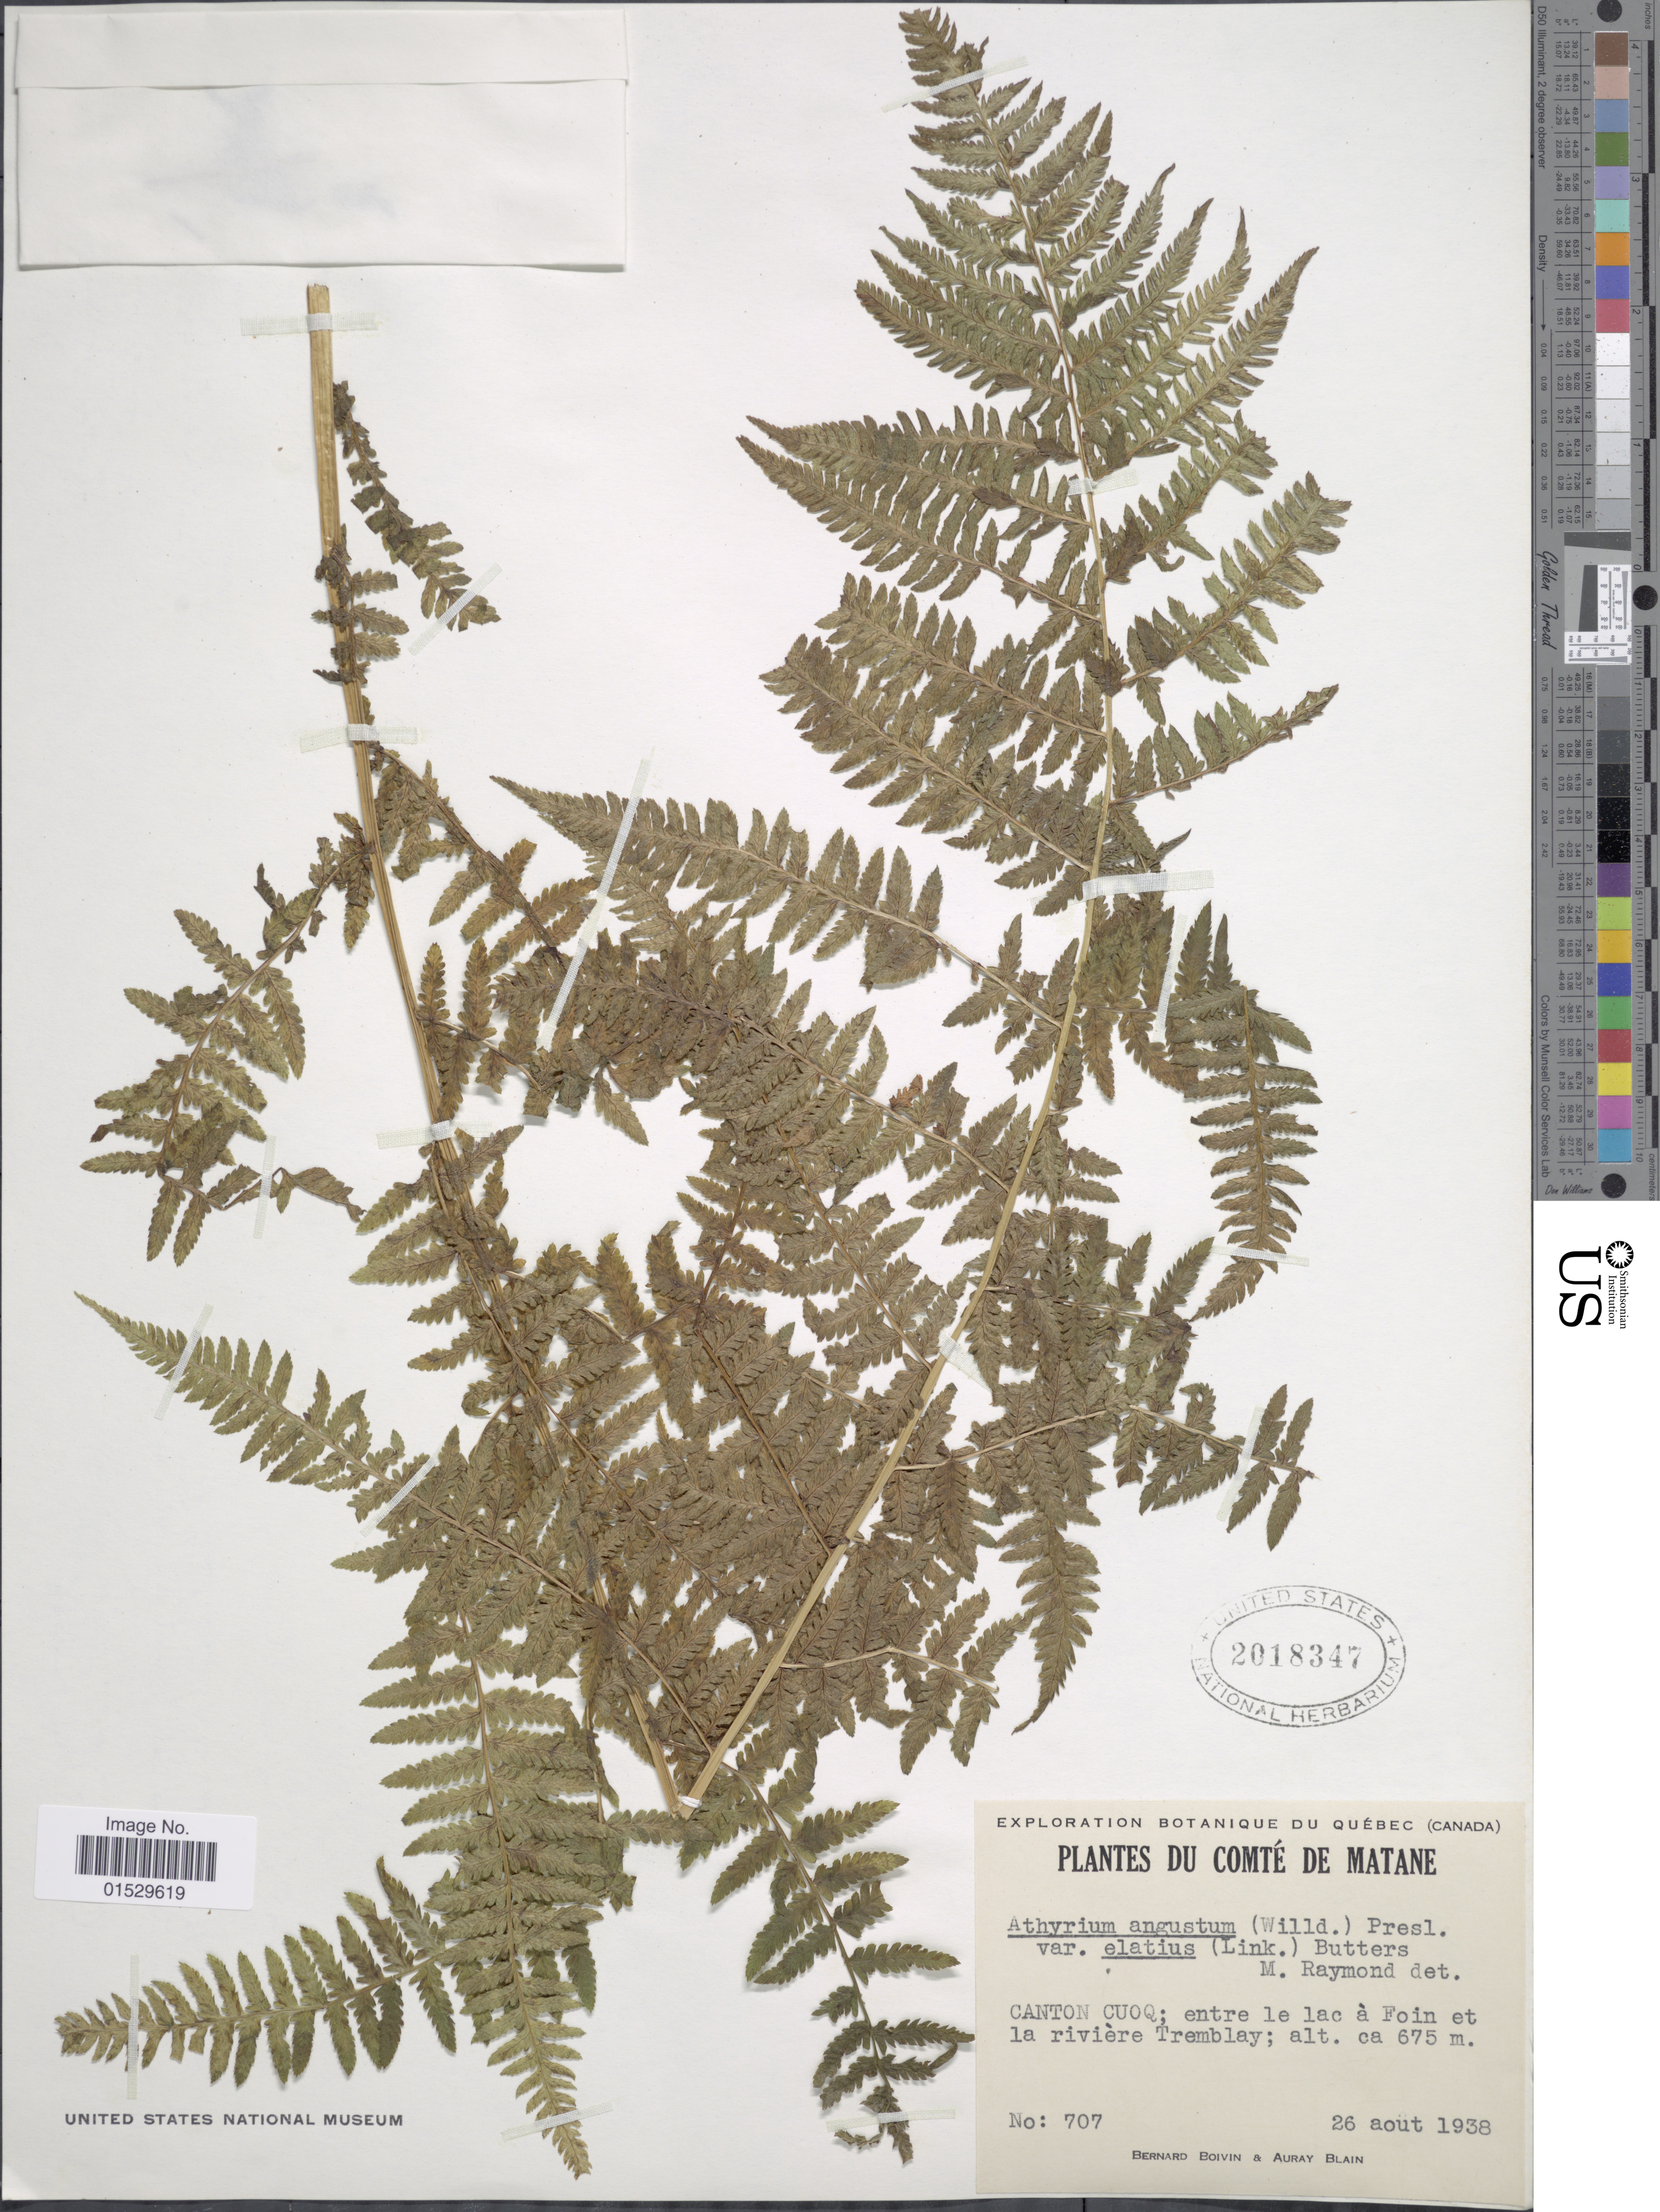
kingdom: Plantae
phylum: Tracheophyta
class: Polypodiopsida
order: Polypodiales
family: Athyriaceae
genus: Athyrium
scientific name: Athyrium filix-femina subsp. angustatum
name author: (Willd.) R.T. Clausen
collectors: J. R. B. Boivin & A. Blain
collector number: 707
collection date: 1938-08-26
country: Canada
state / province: Quebec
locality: Comte de Matane, Canton Cuoq; entre le lac a Foin et la riviere Tremblay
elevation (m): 675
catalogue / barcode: US 2018347